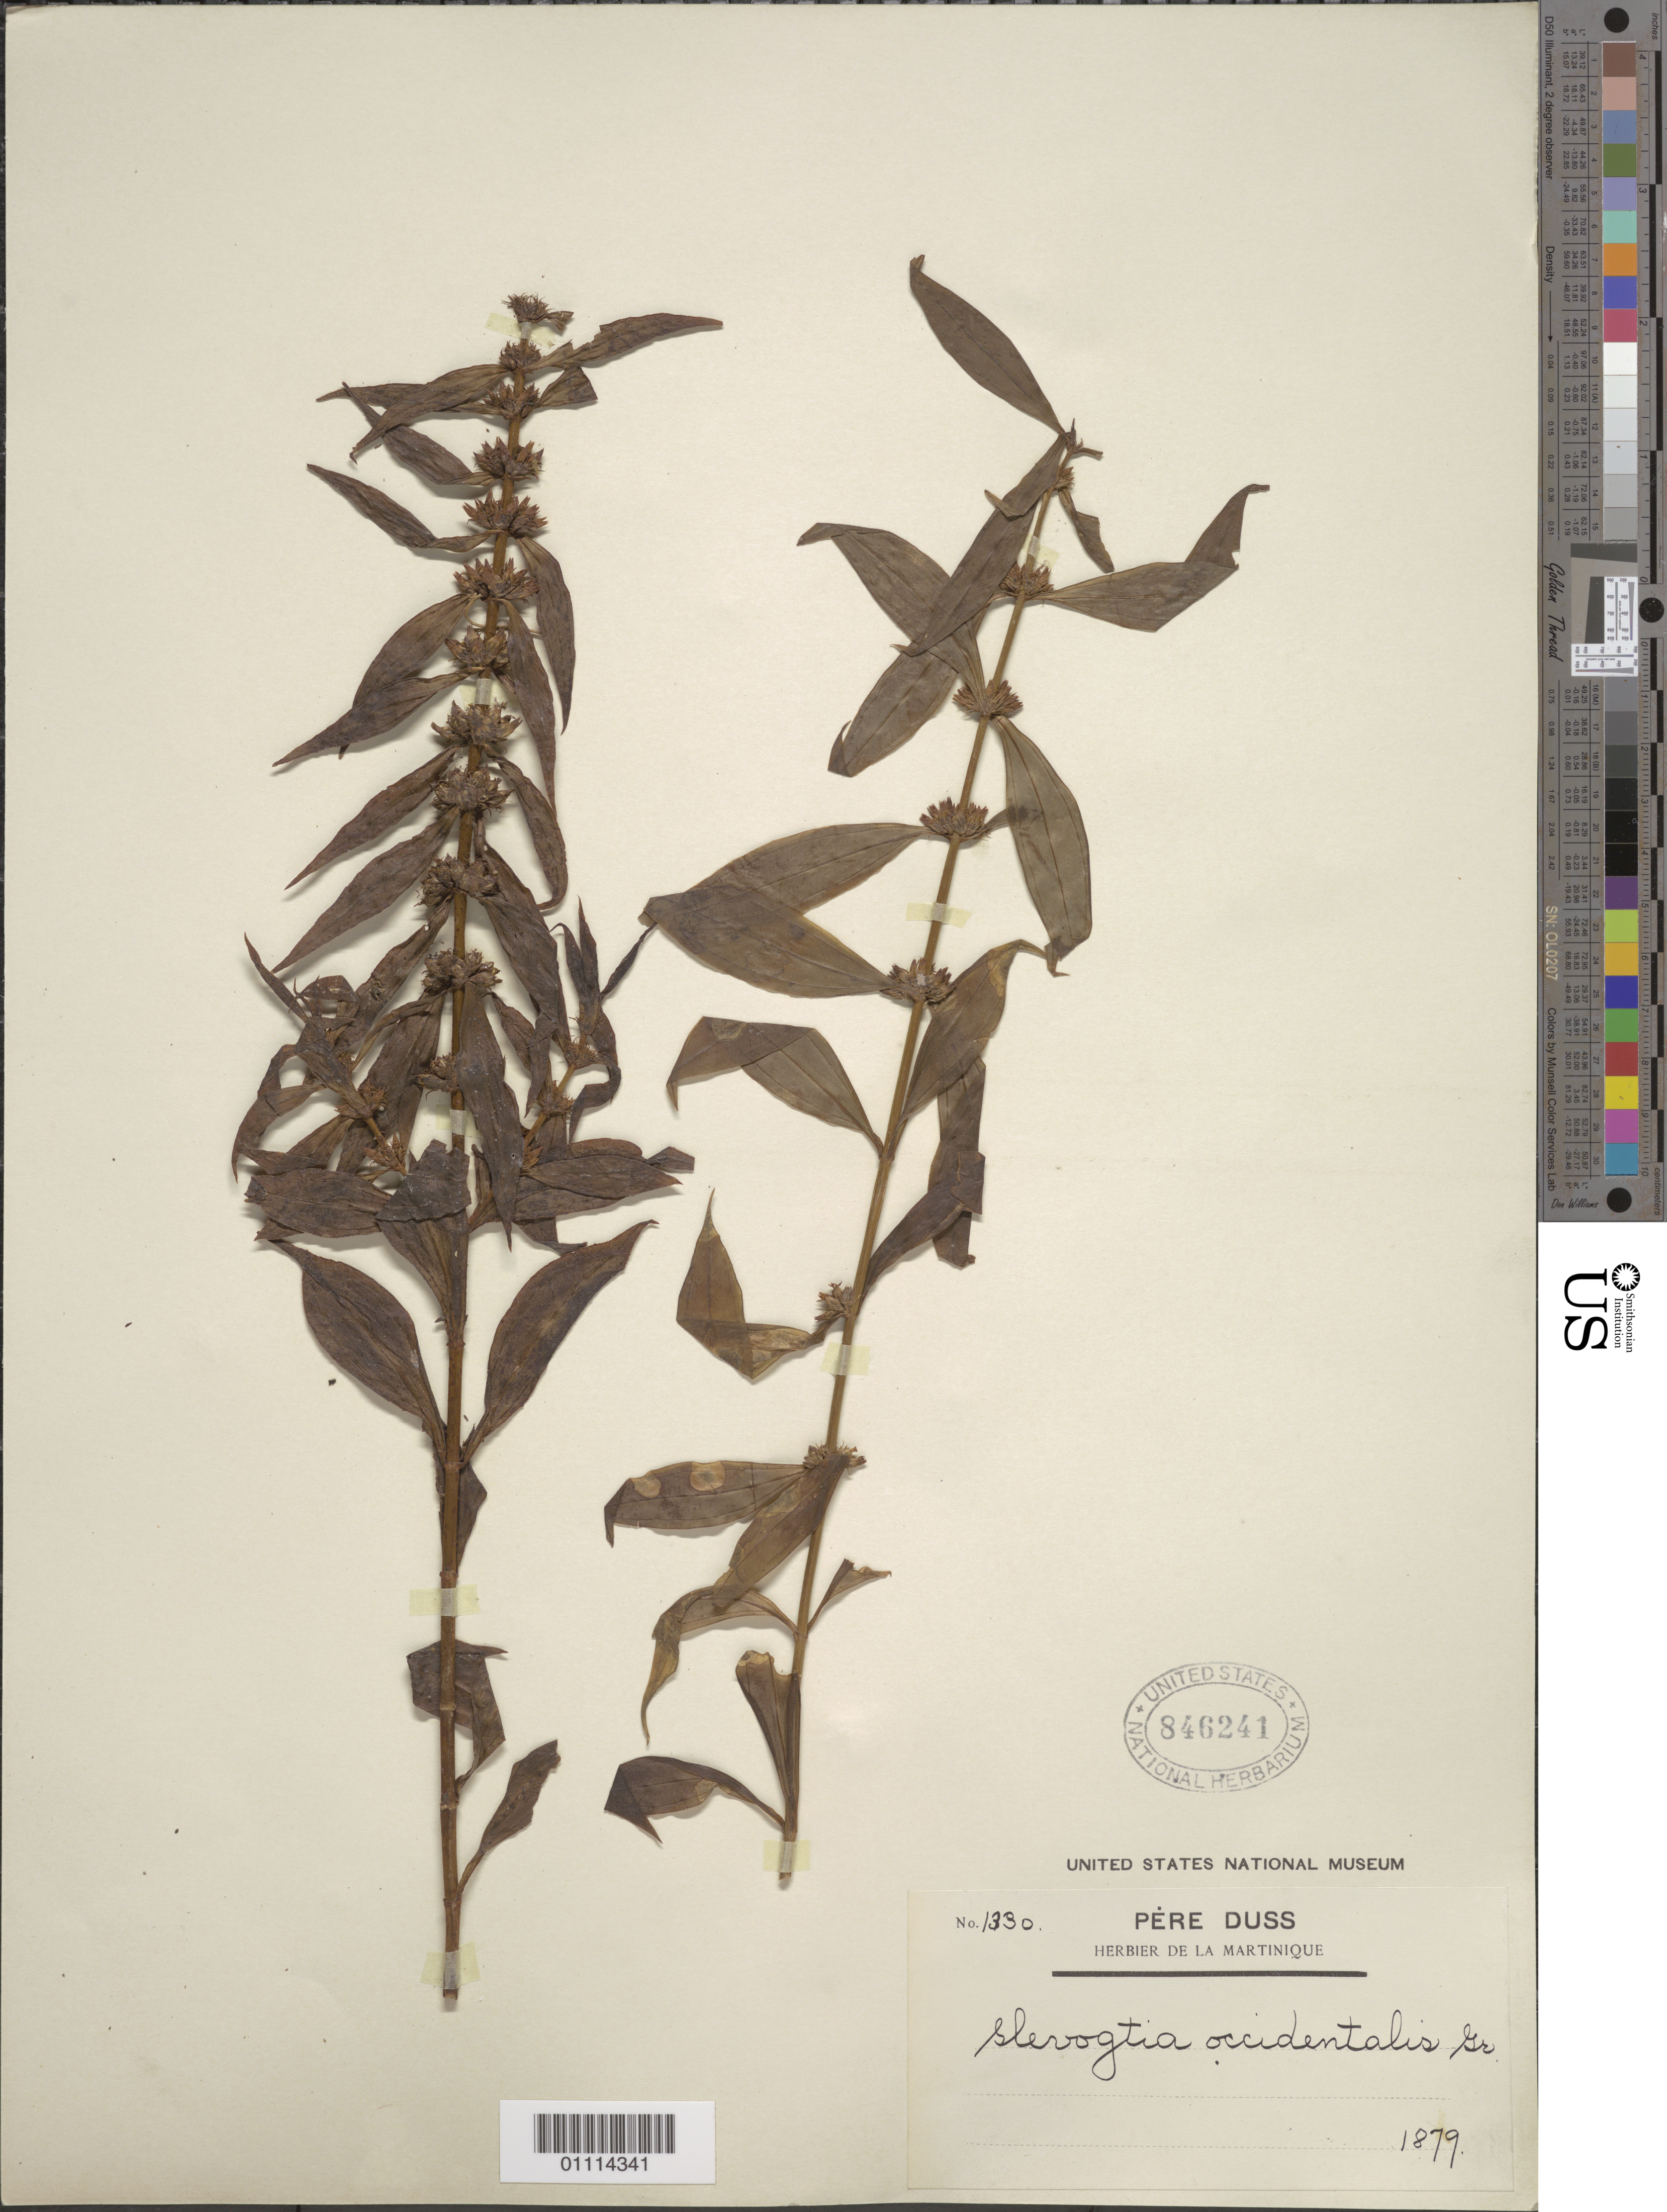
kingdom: Plantae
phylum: Tracheophyta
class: Magnoliopsida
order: Gentianales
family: Gentianaceae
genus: Enicostema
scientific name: Enicostema verticillatum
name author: (L.) Engl.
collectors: Père Duss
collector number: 1330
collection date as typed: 1879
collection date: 1879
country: Martinique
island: Martinique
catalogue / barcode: US 846241